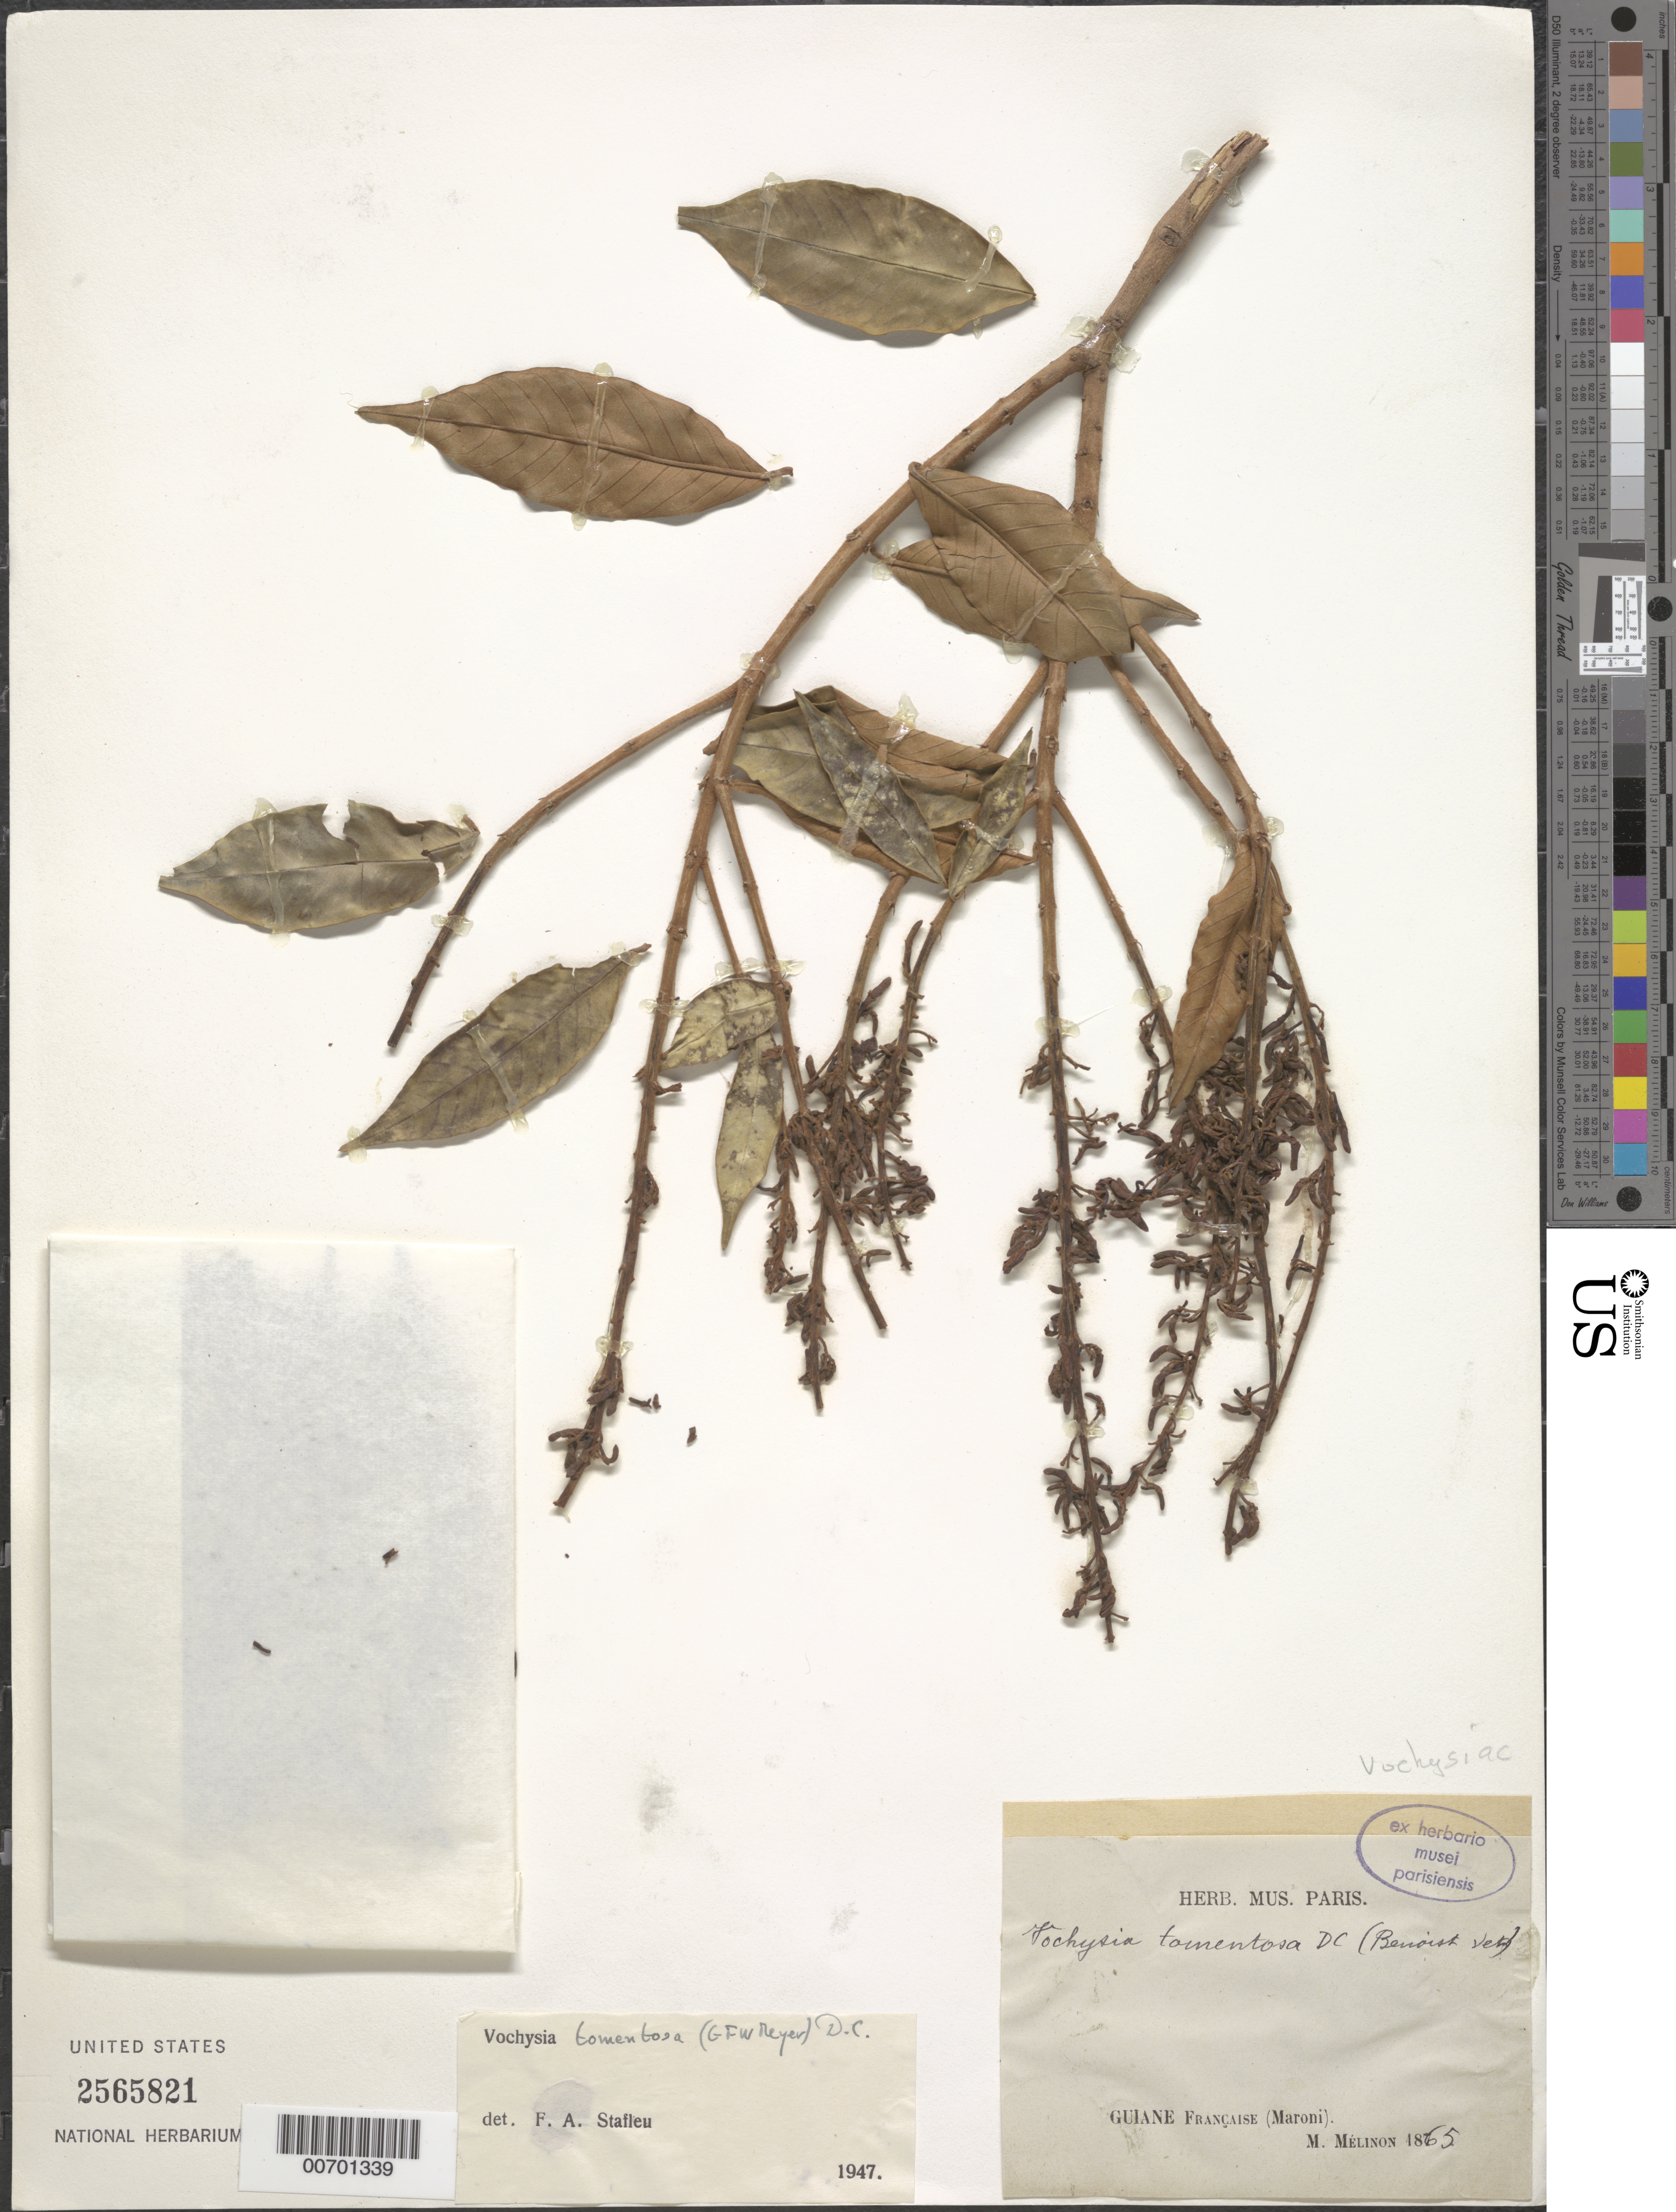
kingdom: Plantae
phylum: Tracheophyta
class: Magnoliopsida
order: Myrtales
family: Vochysiaceae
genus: Vochysia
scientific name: Vochysia tomentosa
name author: (G. Mey.) DC.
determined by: Stafleu, F. A.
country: French Guiana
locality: Maroni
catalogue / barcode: US 2565821